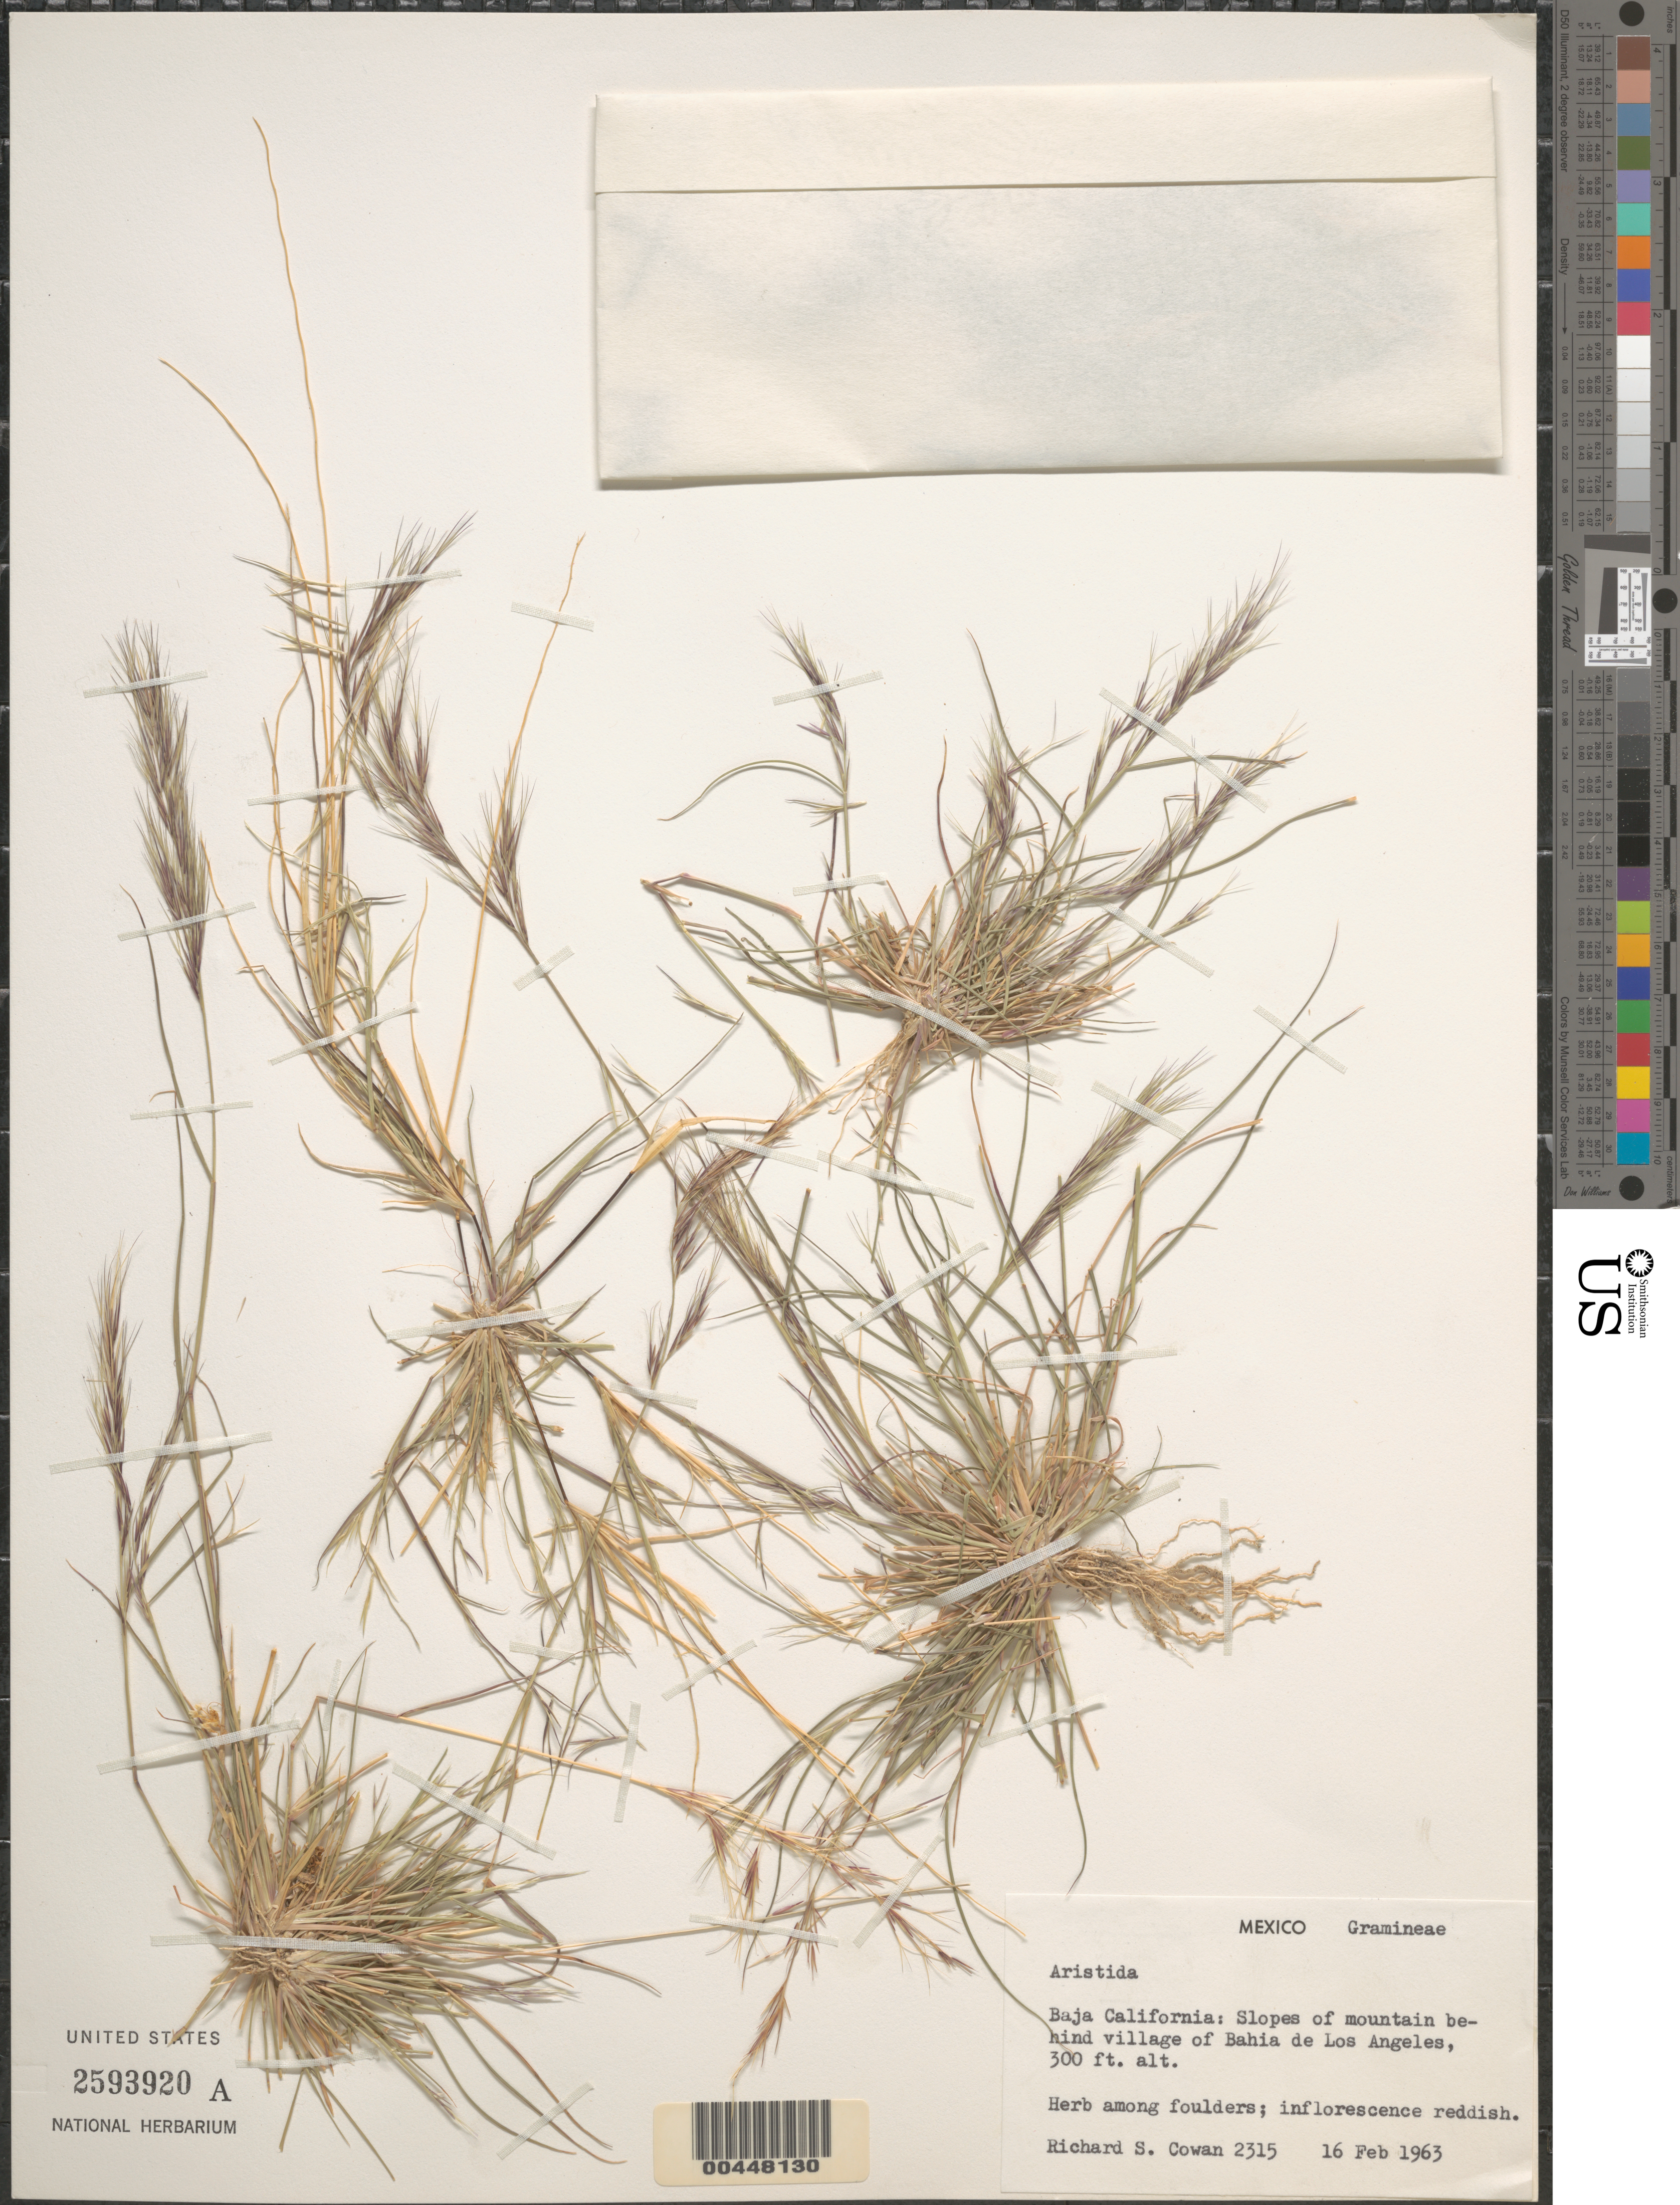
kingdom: Plantae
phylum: Tracheophyta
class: Liliopsida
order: Poales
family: Poaceae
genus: Aristida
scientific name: Aristida adscensionis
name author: L.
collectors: R. S. Cowan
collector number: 2315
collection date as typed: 16 Feb 1963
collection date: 1963-02-16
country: Mexico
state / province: Baja California Norte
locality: Slopes of mountain behind village of Bahia de Los Angeles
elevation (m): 91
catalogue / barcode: US 2593920A